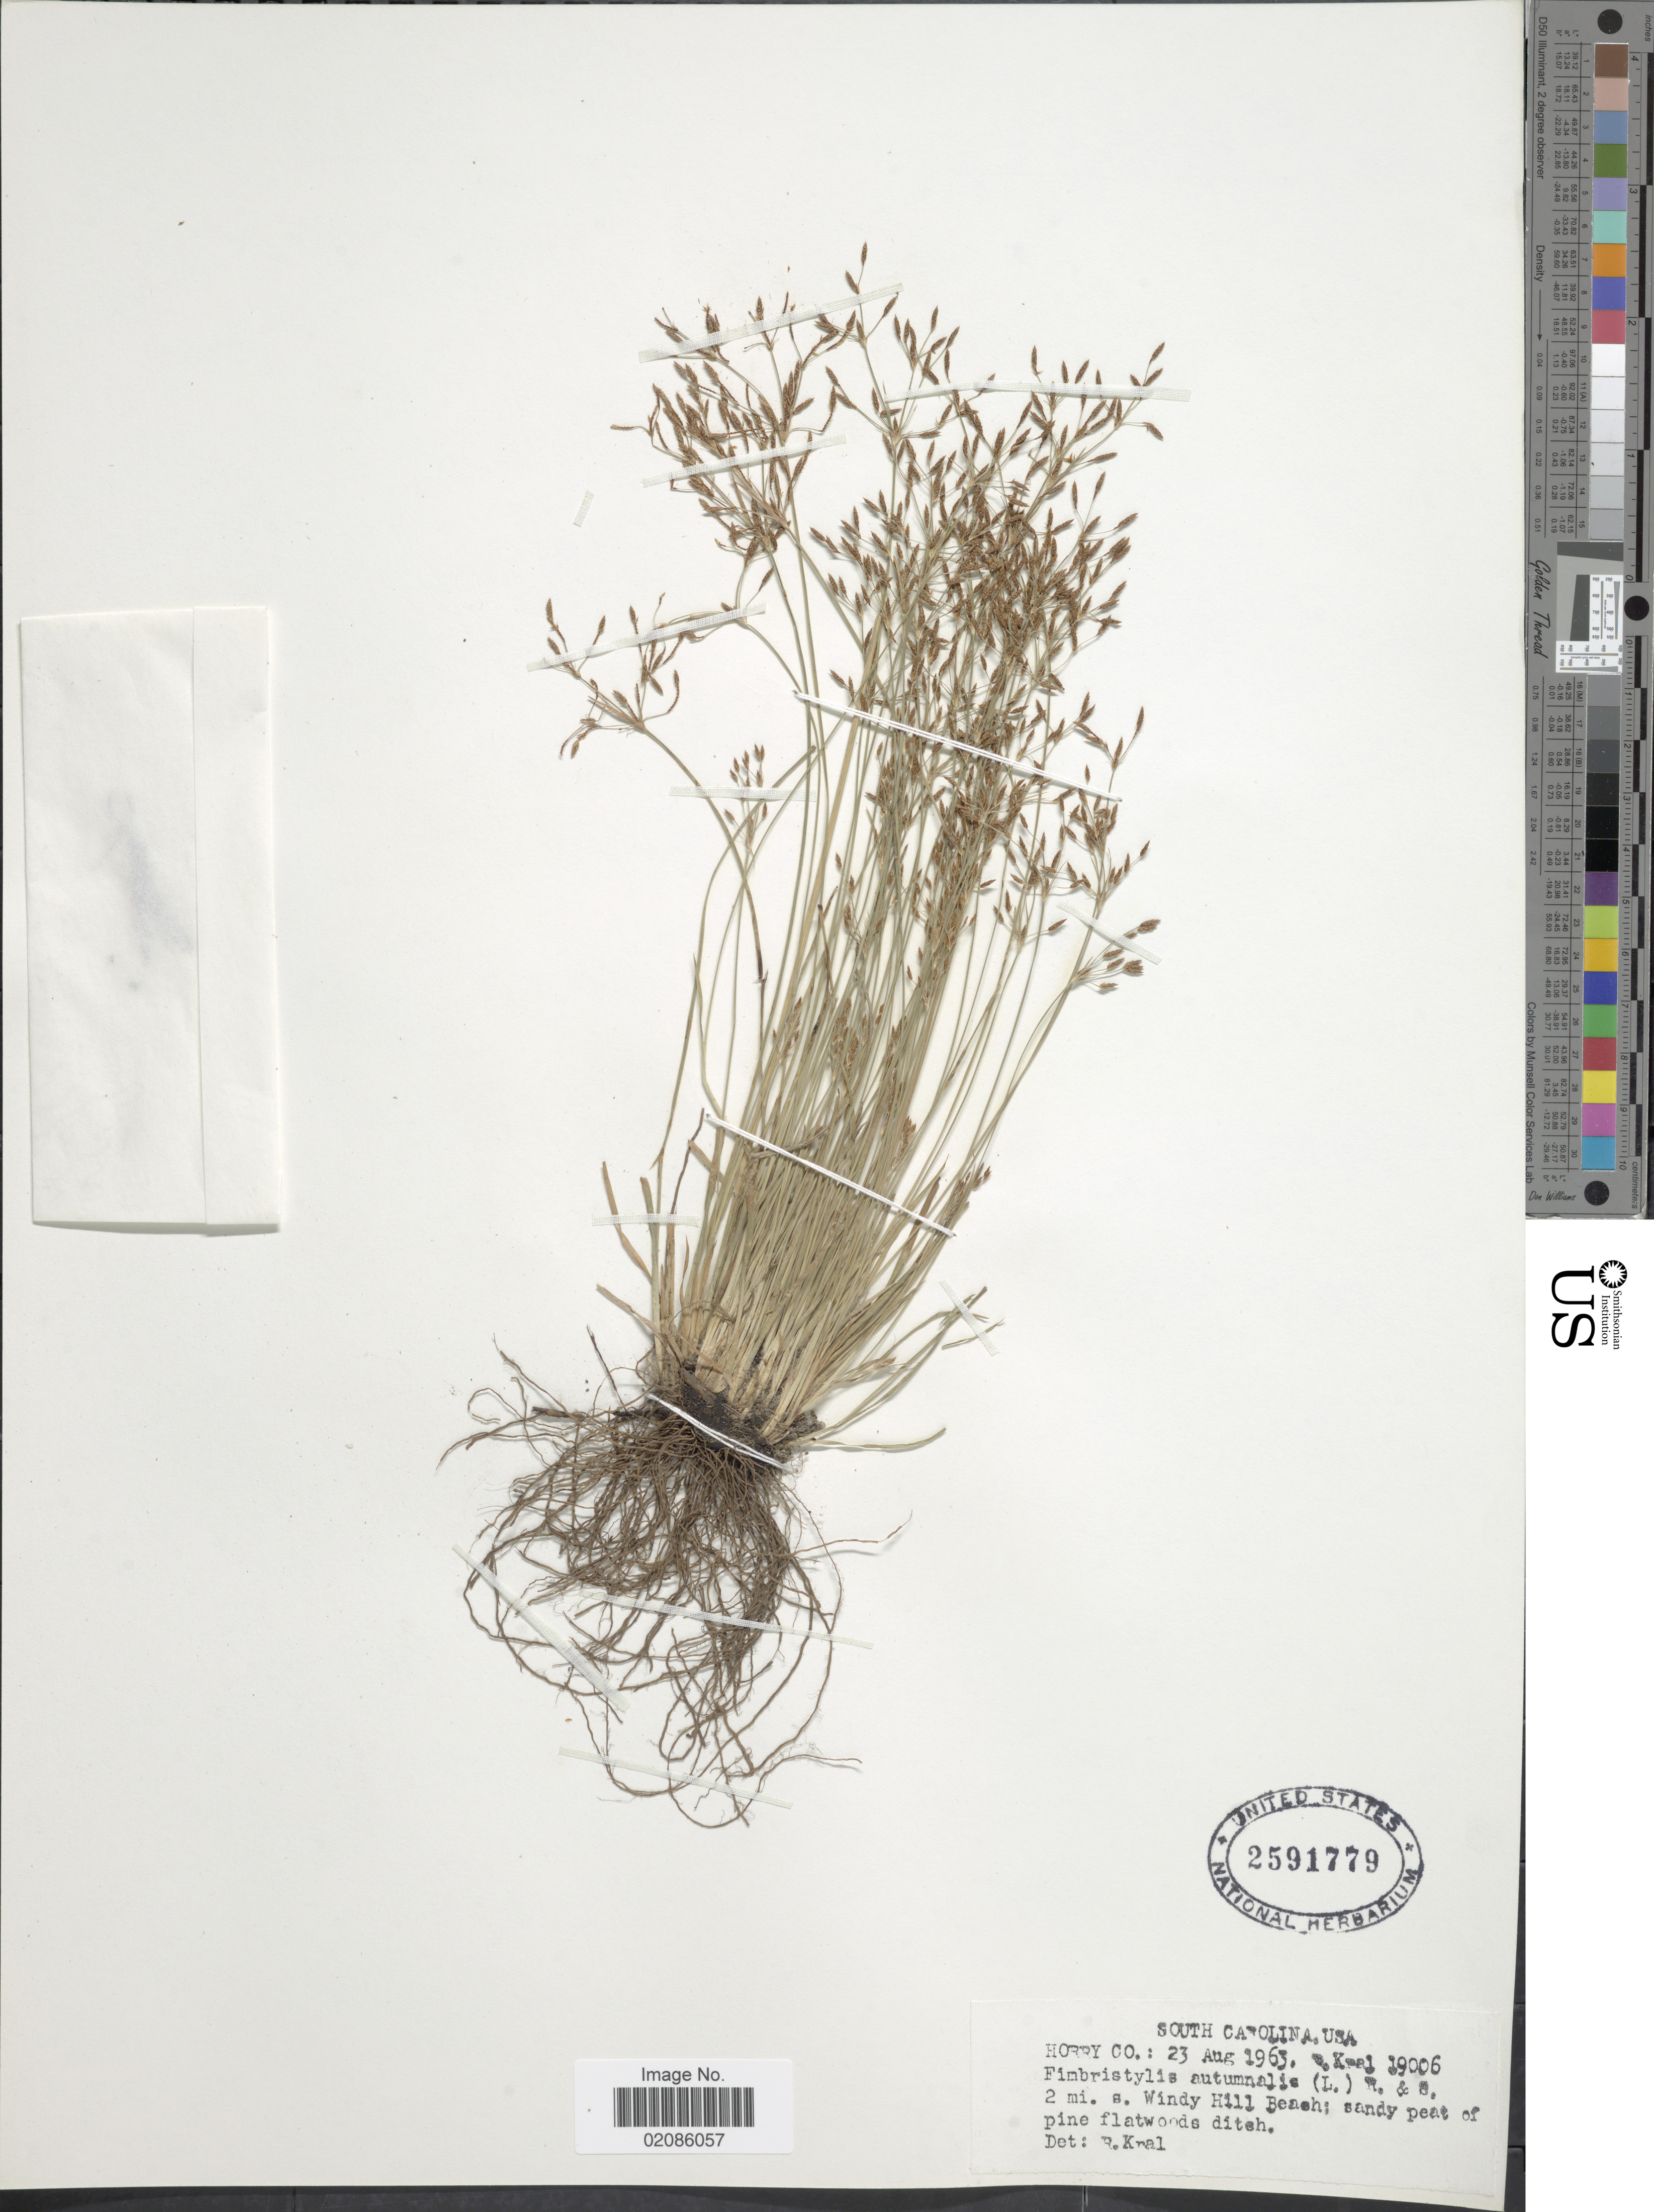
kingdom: Plantae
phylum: Tracheophyta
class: Liliopsida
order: Poales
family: Cyperaceae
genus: Fimbristylis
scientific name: Fimbristylis autumnalis (L.) Roem. & Schult.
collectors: R. Kral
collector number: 19006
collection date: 1963-08-23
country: United States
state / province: South Carolina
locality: Horry Co. 2 mi. s. Windy Hill Beach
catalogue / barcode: US 2591779